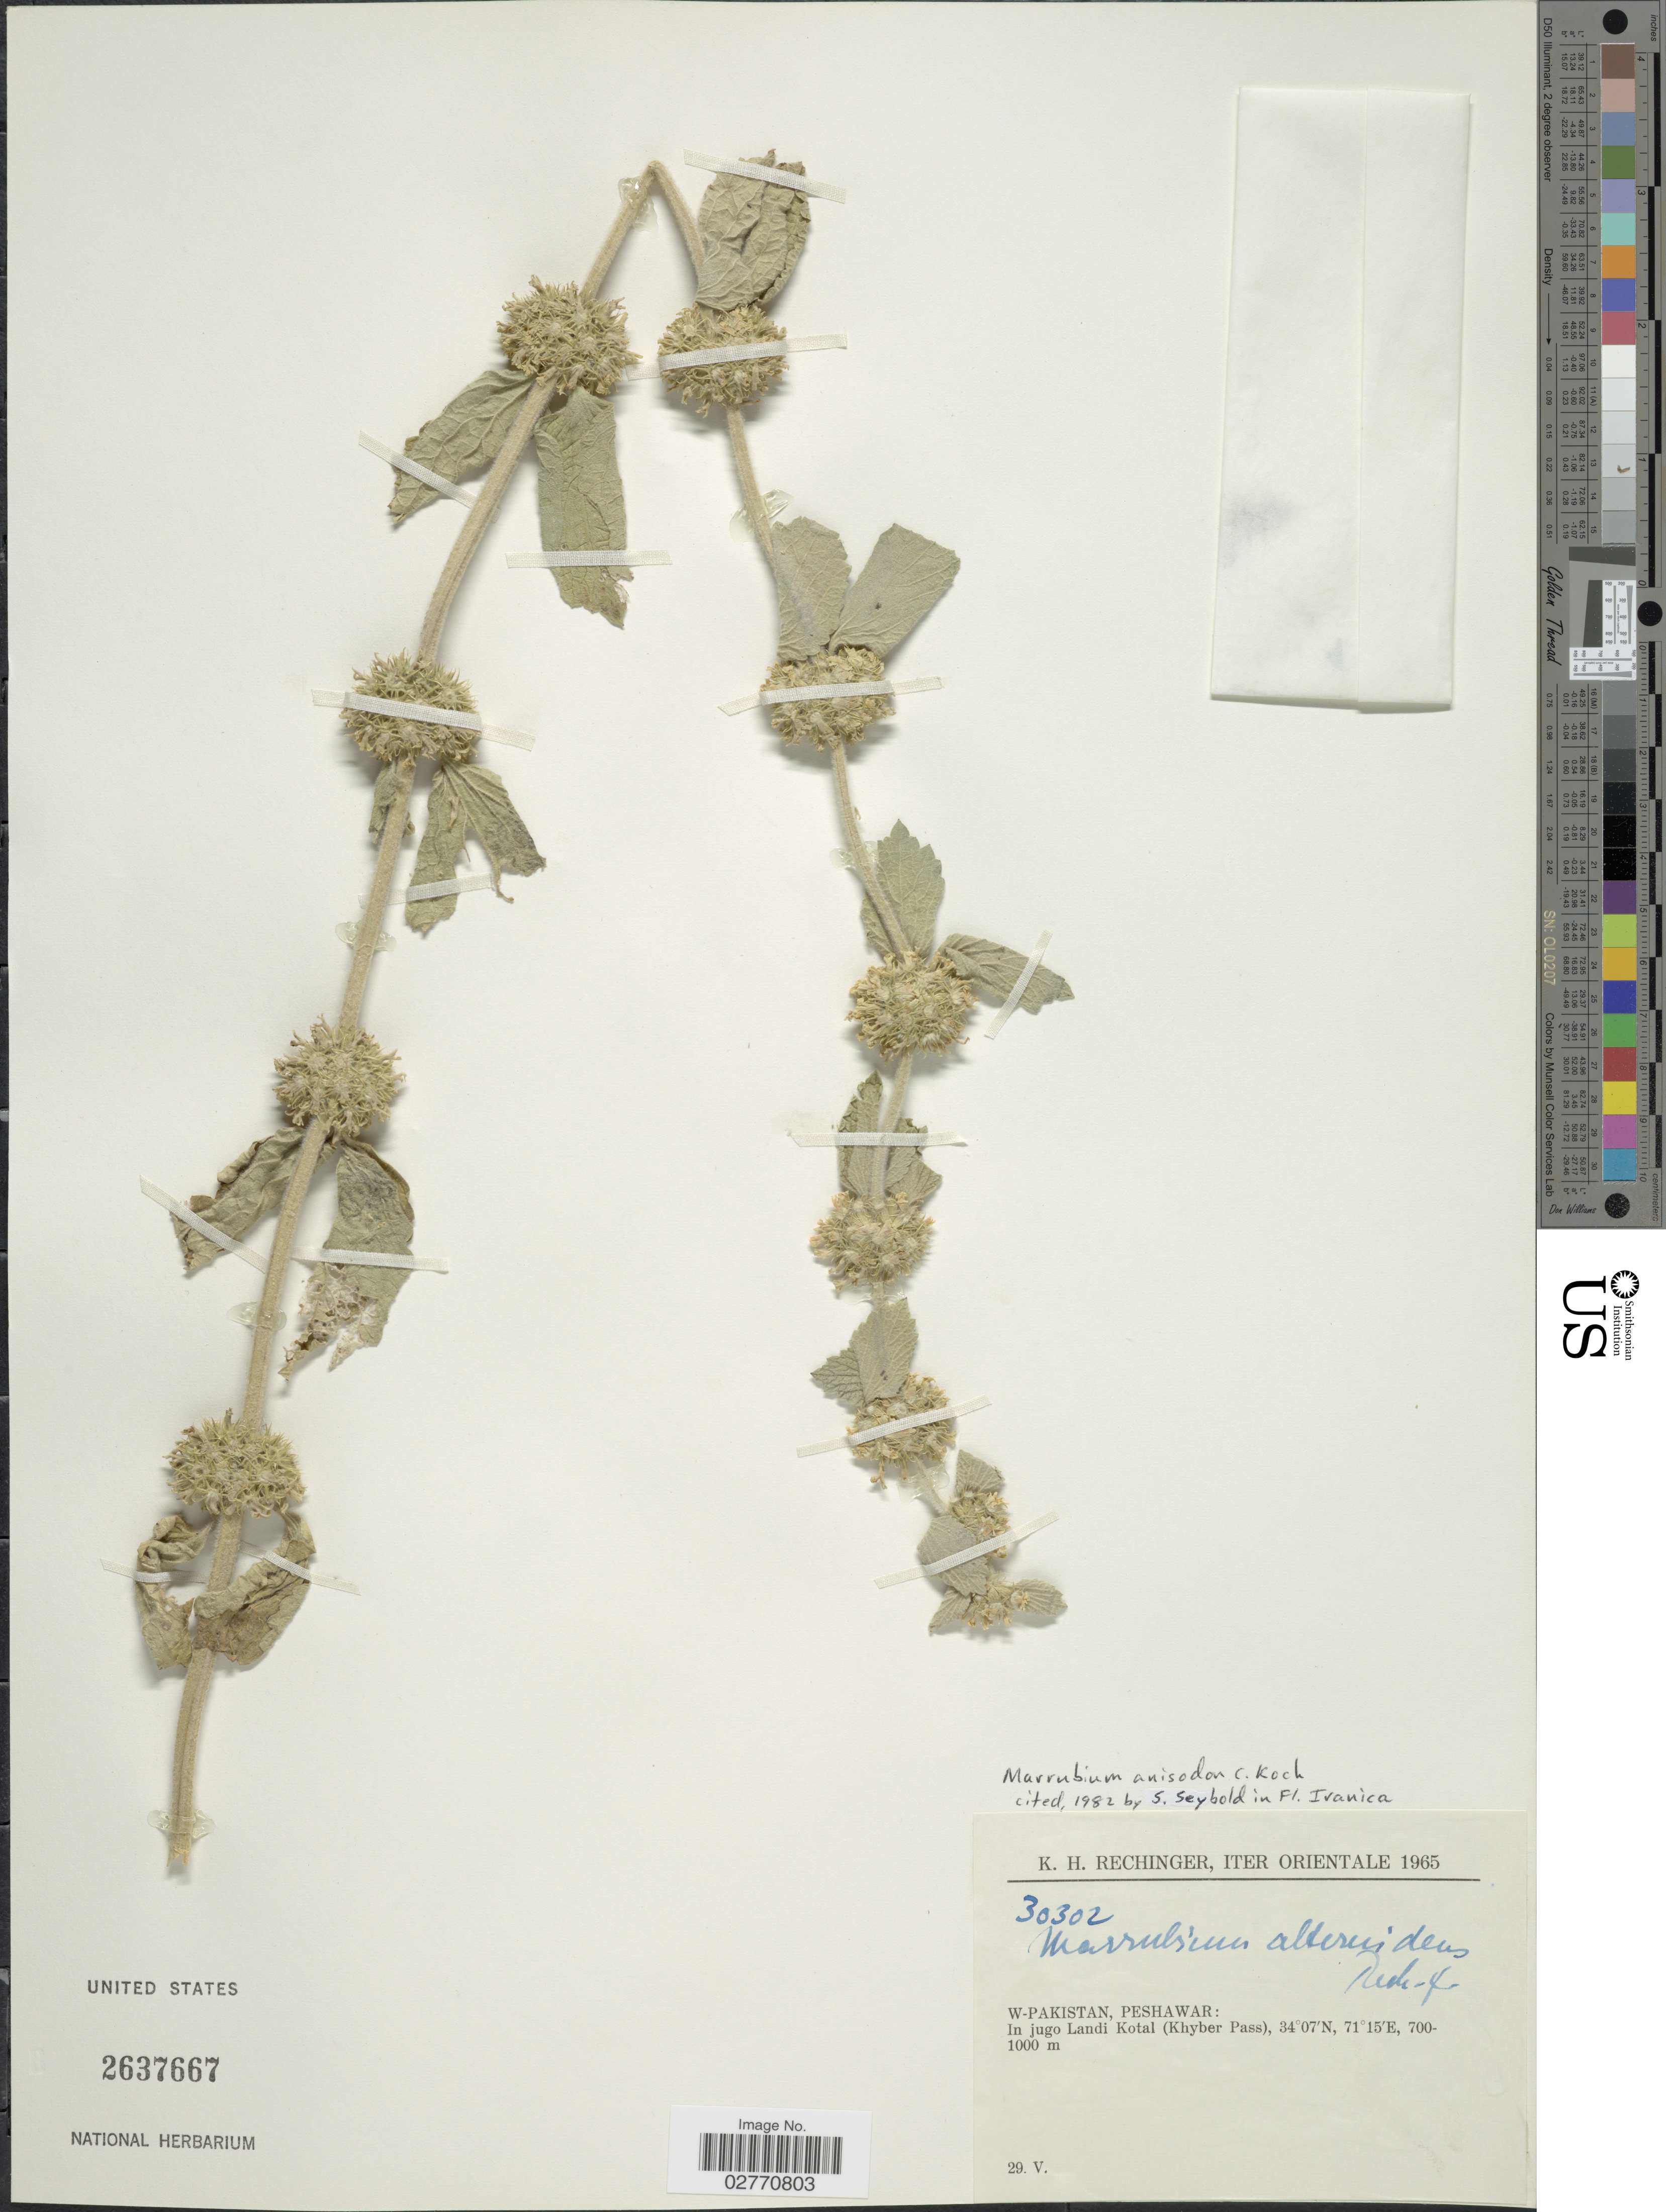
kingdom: Plantae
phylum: Tracheophyta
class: Magnoliopsida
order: Lamiales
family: Lamiaceae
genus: Marrubium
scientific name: Marrubium anisodon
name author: K. Koch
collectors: K. H. Rechinger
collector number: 30302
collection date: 1965-05-29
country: Pakistan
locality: Orientale. W-Pakistan, Peshawar: In jugo Landi Kotal (Khyber Pass).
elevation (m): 700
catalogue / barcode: US 2637667